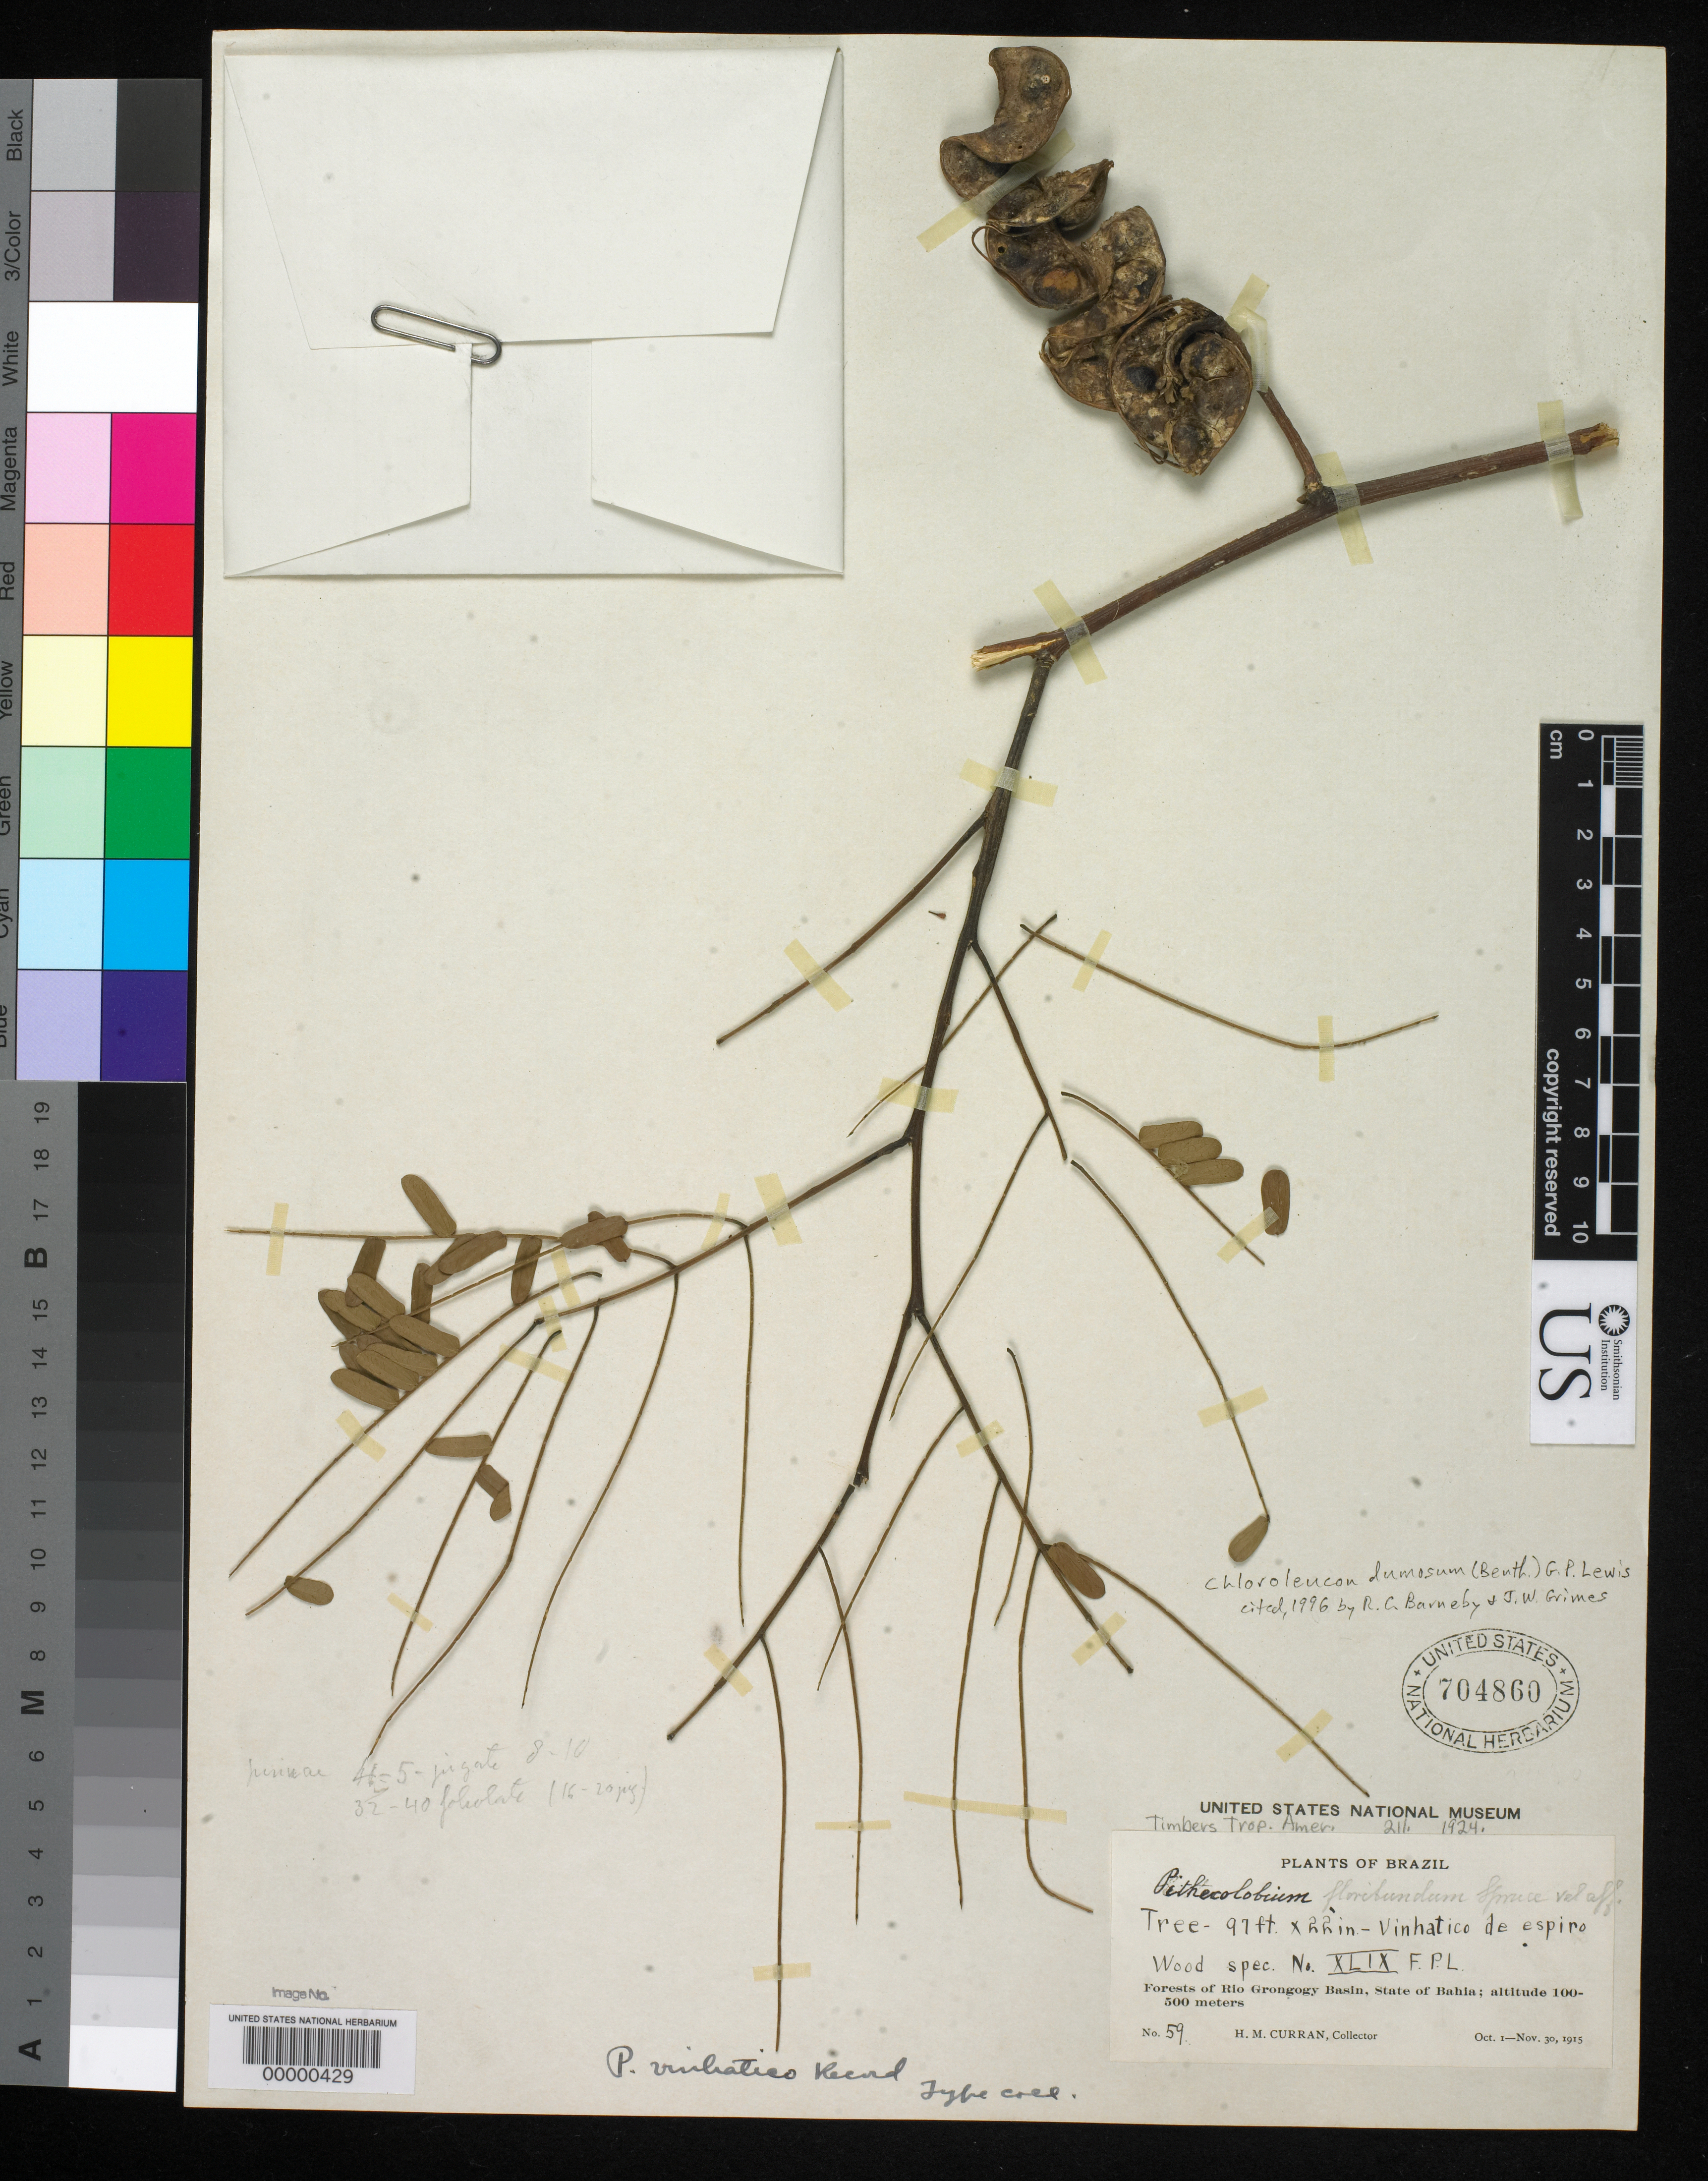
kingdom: Plantae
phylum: Tracheophyta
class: Magnoliopsida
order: Fabales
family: Fabaceae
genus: Pithecellobium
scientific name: Pithecellobium vinhatico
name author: Record in Record & Mell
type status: Isosyntype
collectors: H. M. Curran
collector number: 59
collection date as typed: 01 Oct 1915 to 30 Nov 1915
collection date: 1915-10-01/1915-11-30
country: Brazil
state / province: Bahia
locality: Rio Grongogy Basin.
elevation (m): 100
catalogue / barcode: US 704860